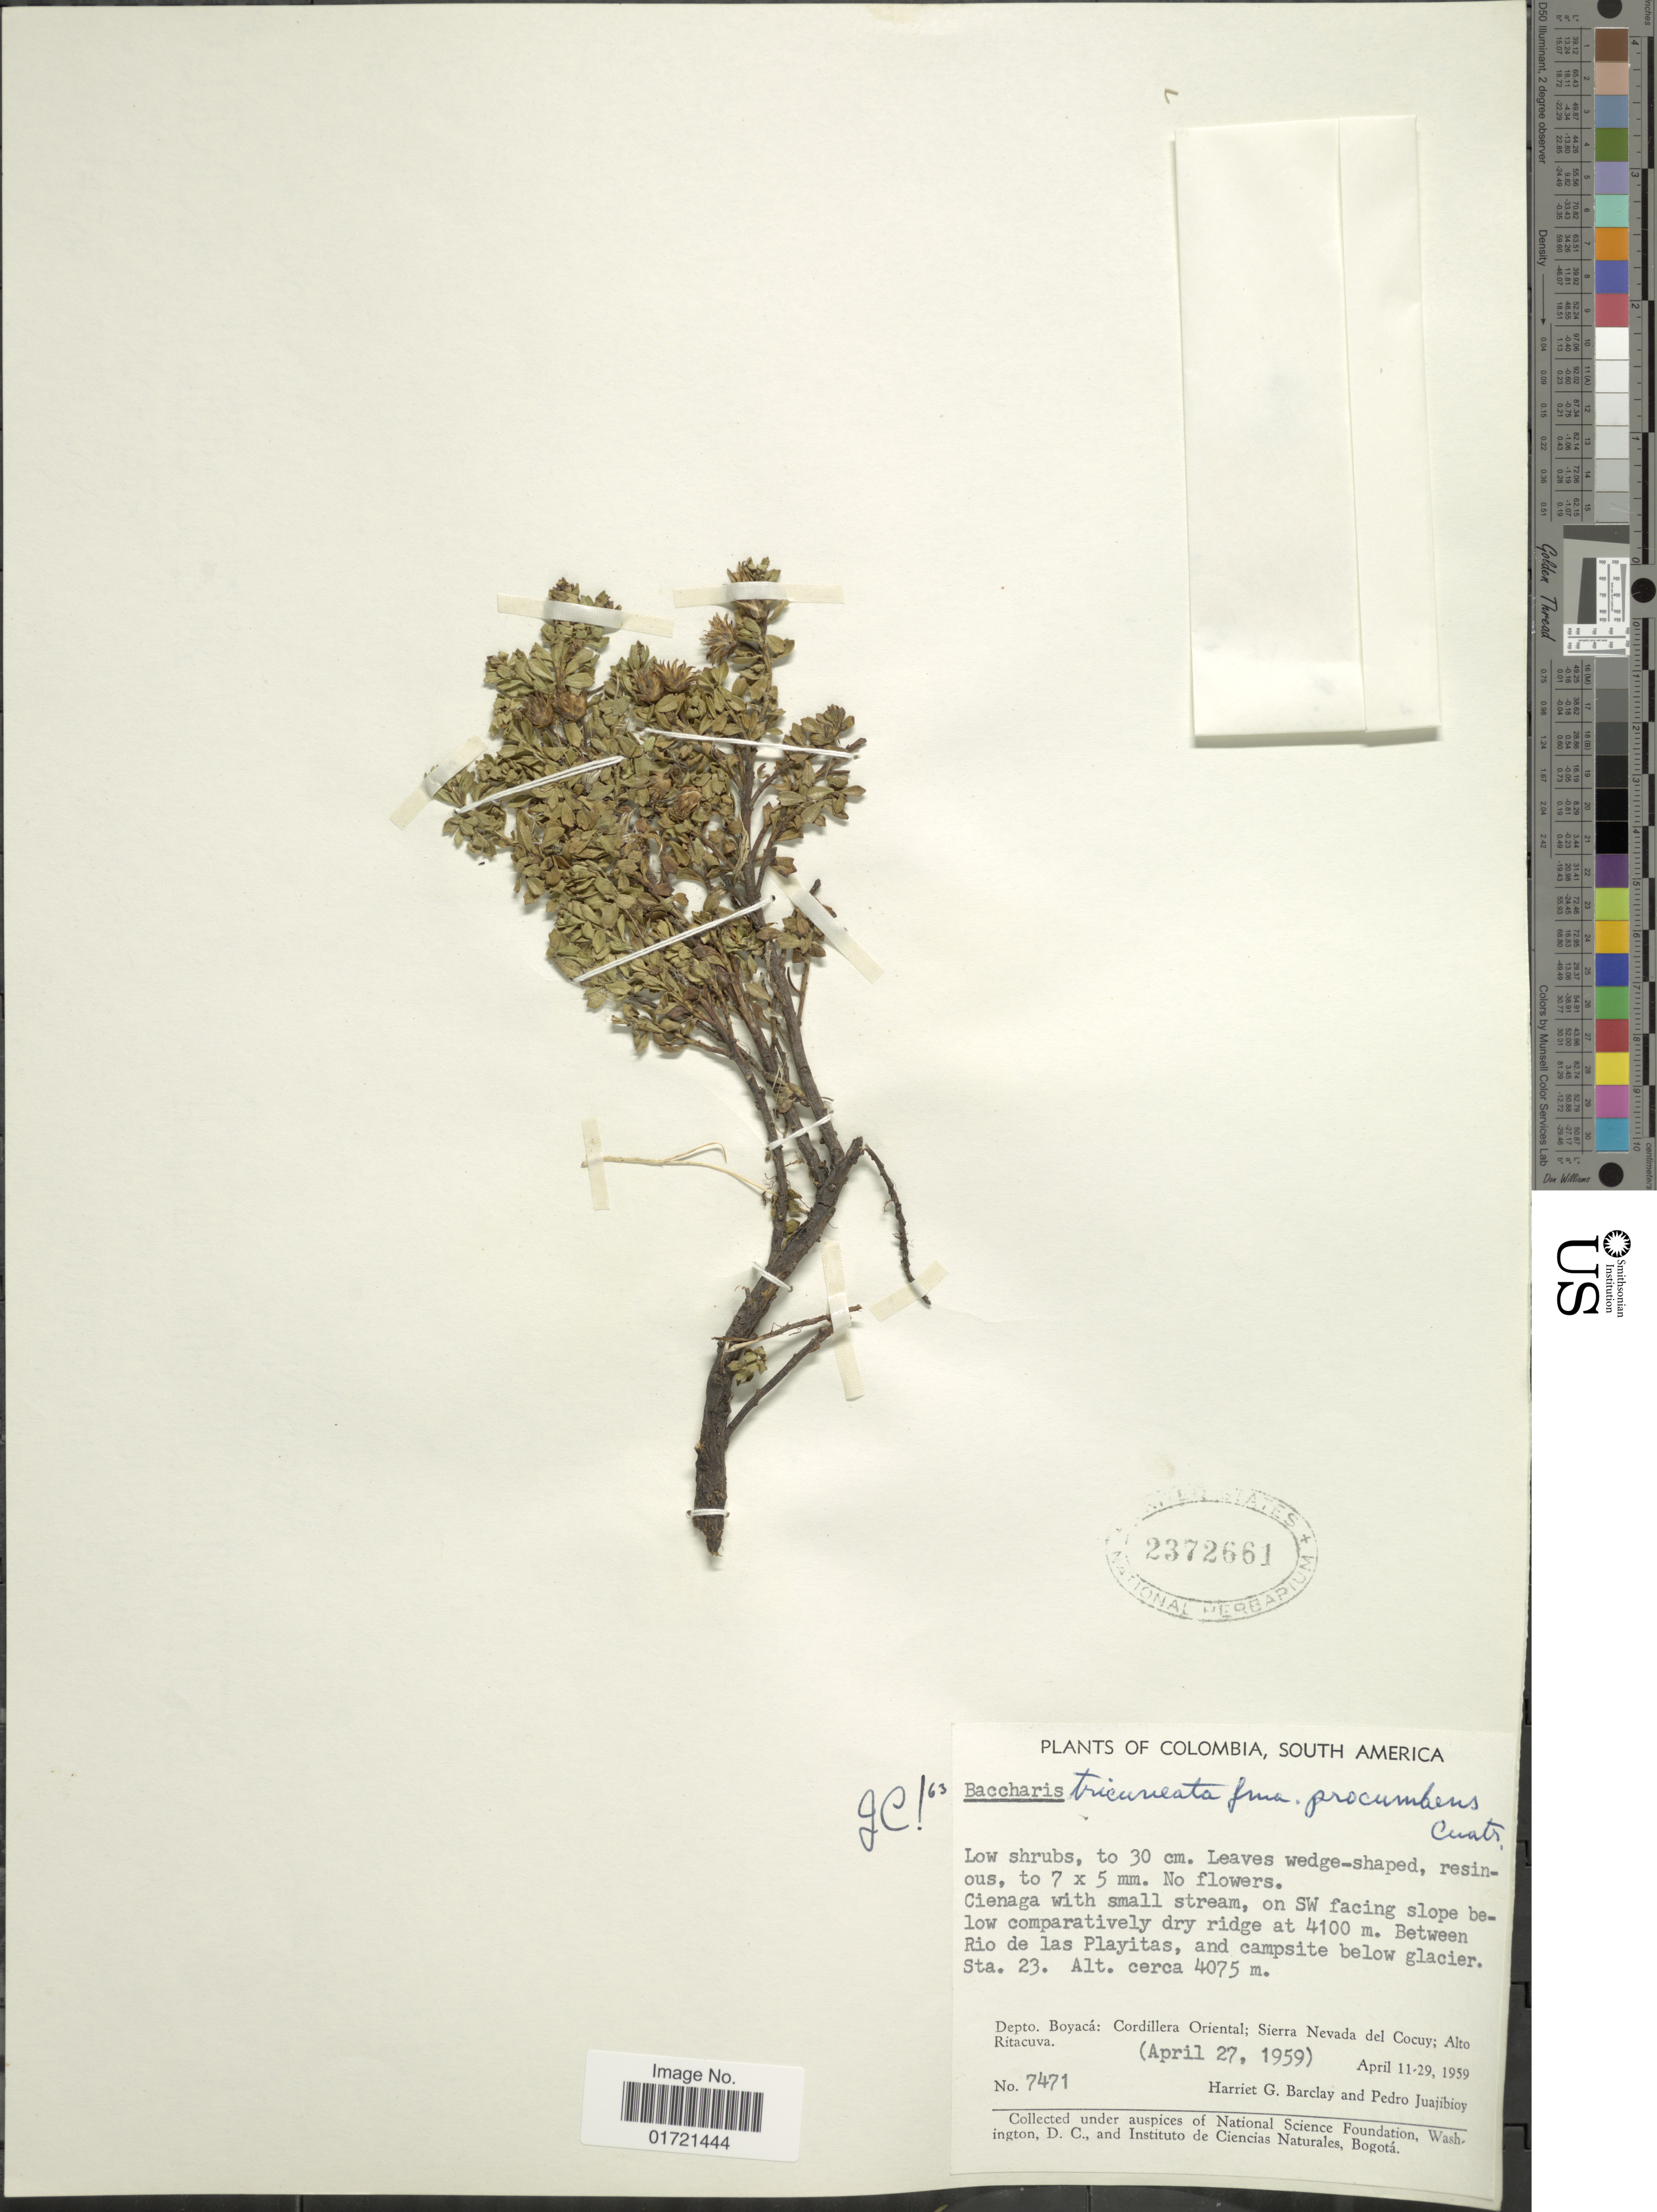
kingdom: Plantae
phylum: Tracheophyta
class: Magnoliopsida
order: Asterales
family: Asteraceae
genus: Baccharis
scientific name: Baccharis tricuneata f. procumbens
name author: Cuatrec.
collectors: H. G. Barclay & P. Juajibioy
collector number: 7471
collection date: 1959-04-27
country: Colombia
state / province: Boyacá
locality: Cienaga with small stream, on SW facing slope below comparatively dry ridge at 4100 m. Between Rio de las Playitas, and campsite below glacier. Sta. 23, Cordillera Oriental; Sierra Nevada del Cocuy; Alto Ritacuva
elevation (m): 4075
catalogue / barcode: US 2372661